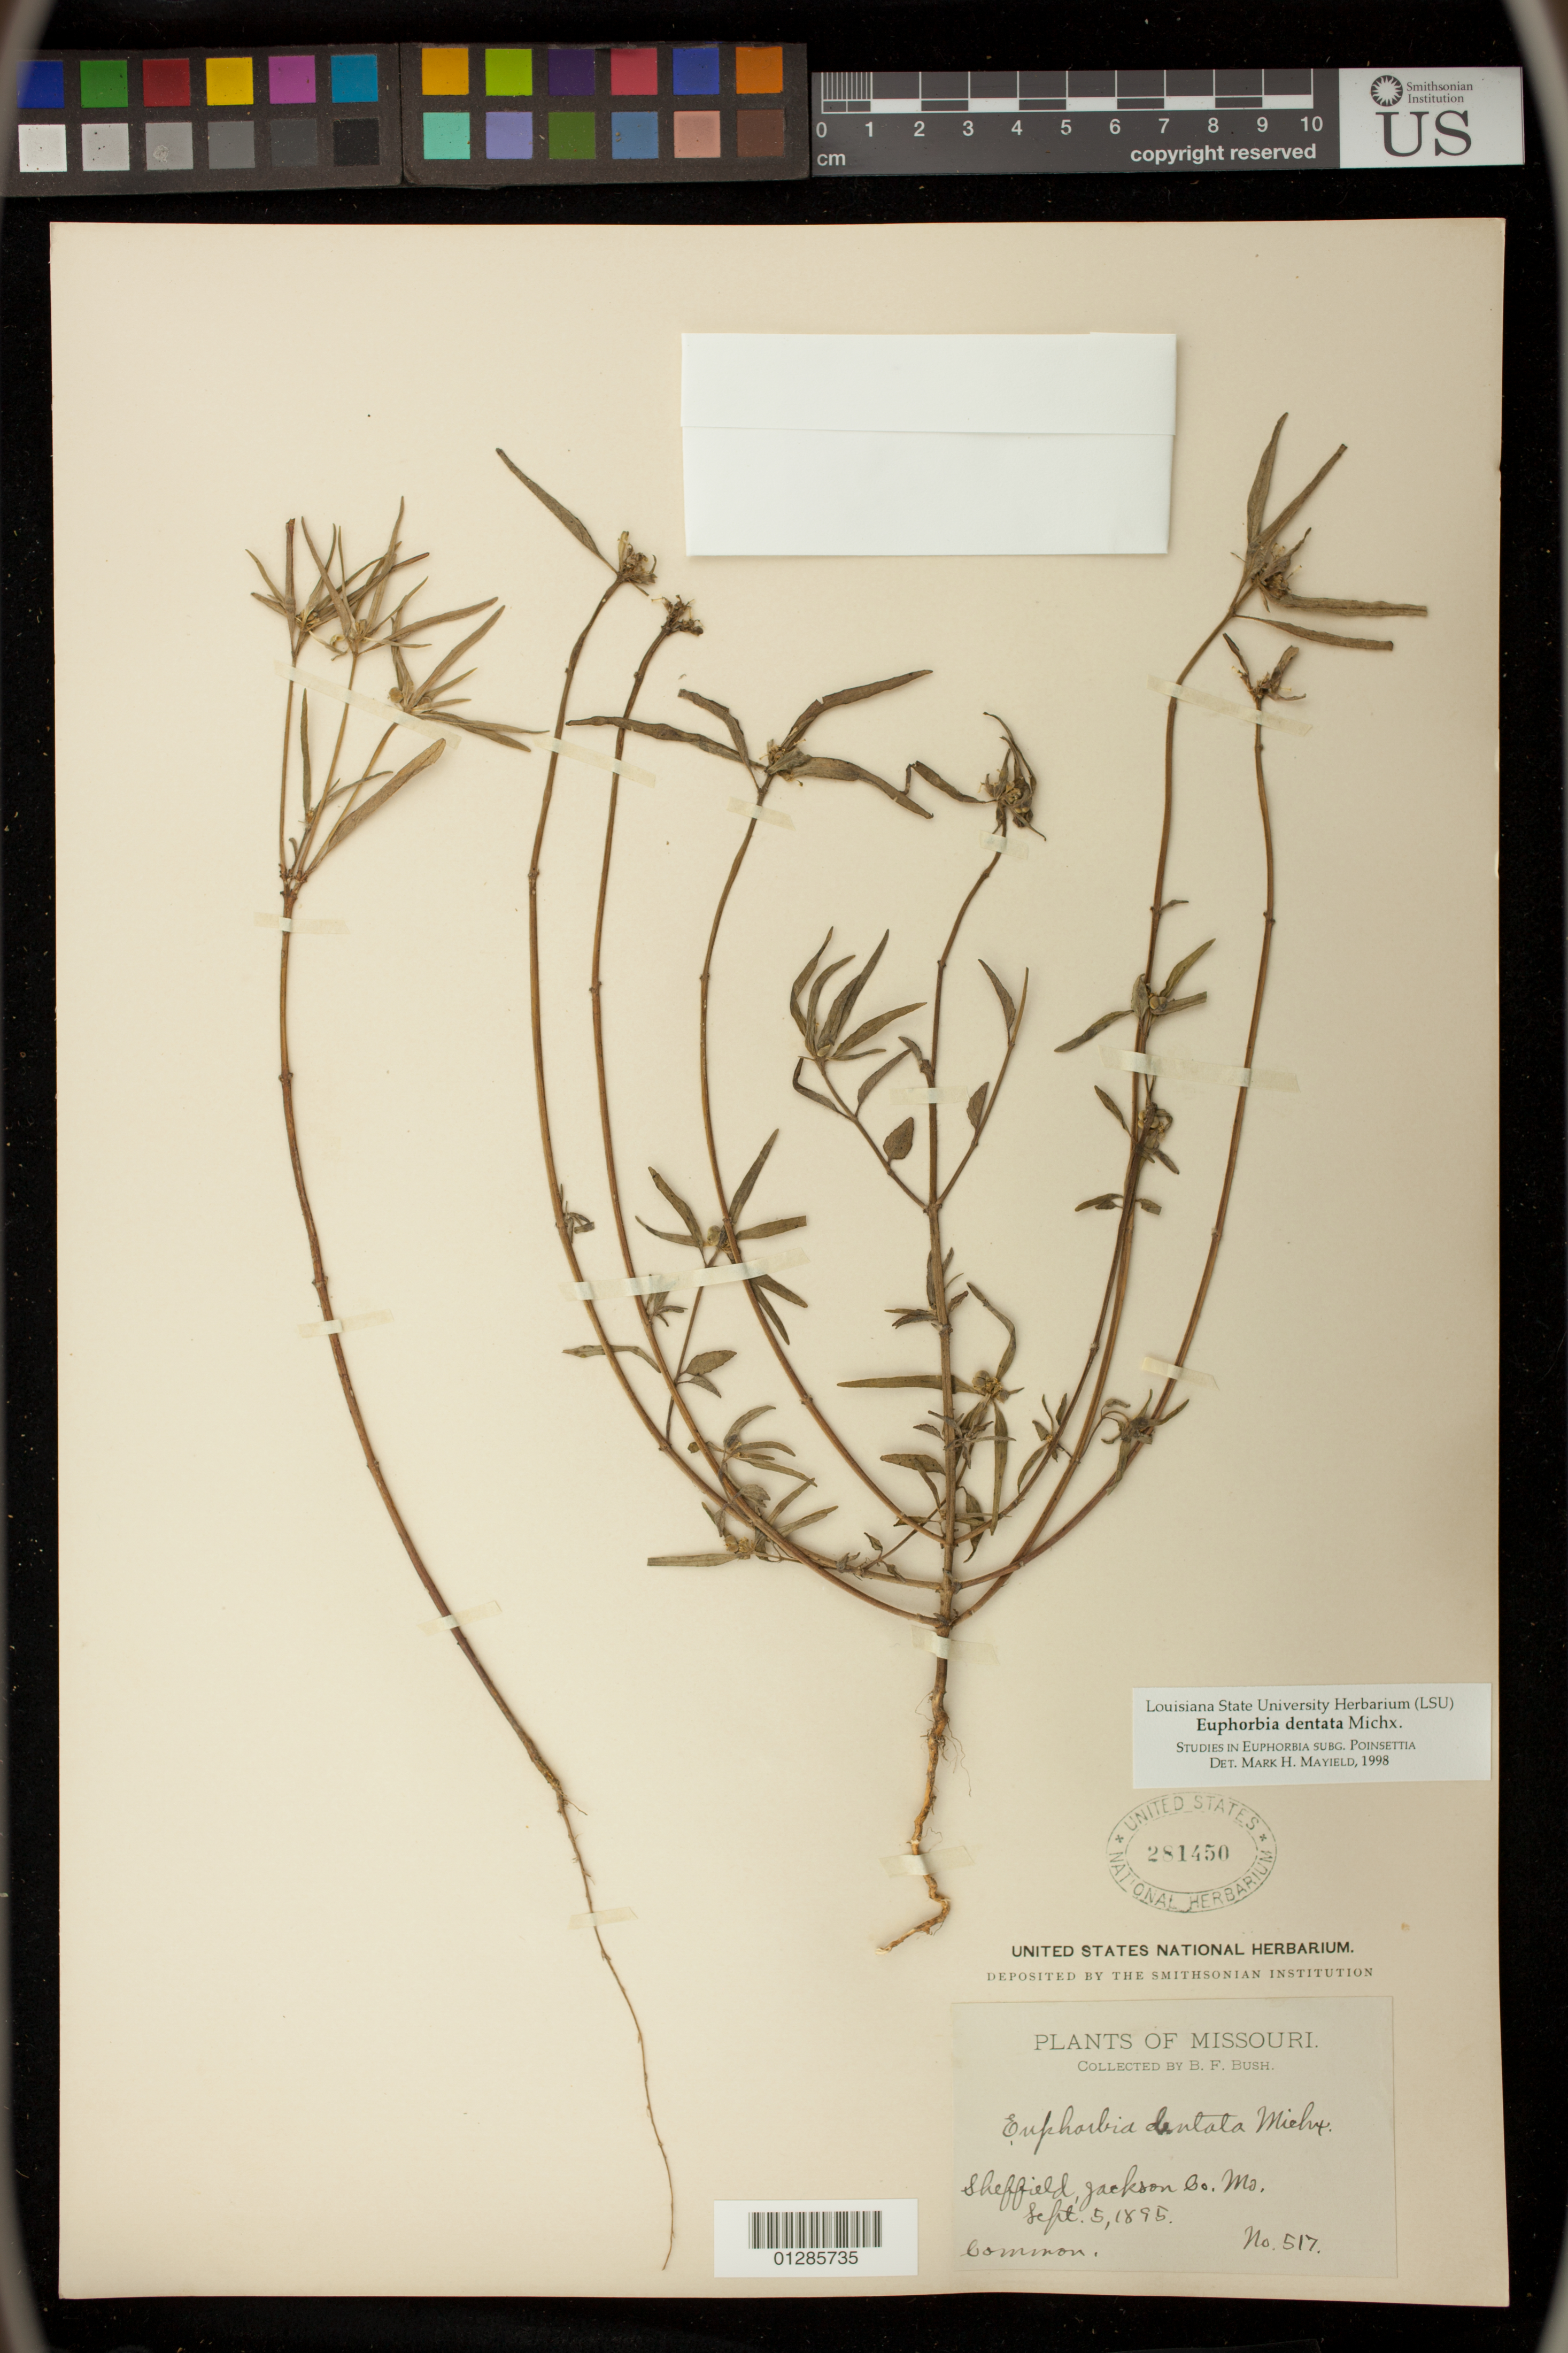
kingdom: Plantae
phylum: Tracheophyta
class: Magnoliopsida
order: Malpighiales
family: Euphorbiaceae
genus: Euphorbia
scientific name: Euphorbia dentata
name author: Michx.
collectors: B. F. Bush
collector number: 517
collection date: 1895-09-05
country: United States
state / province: Missouri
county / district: Jackson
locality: Sheffield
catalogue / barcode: US 281450